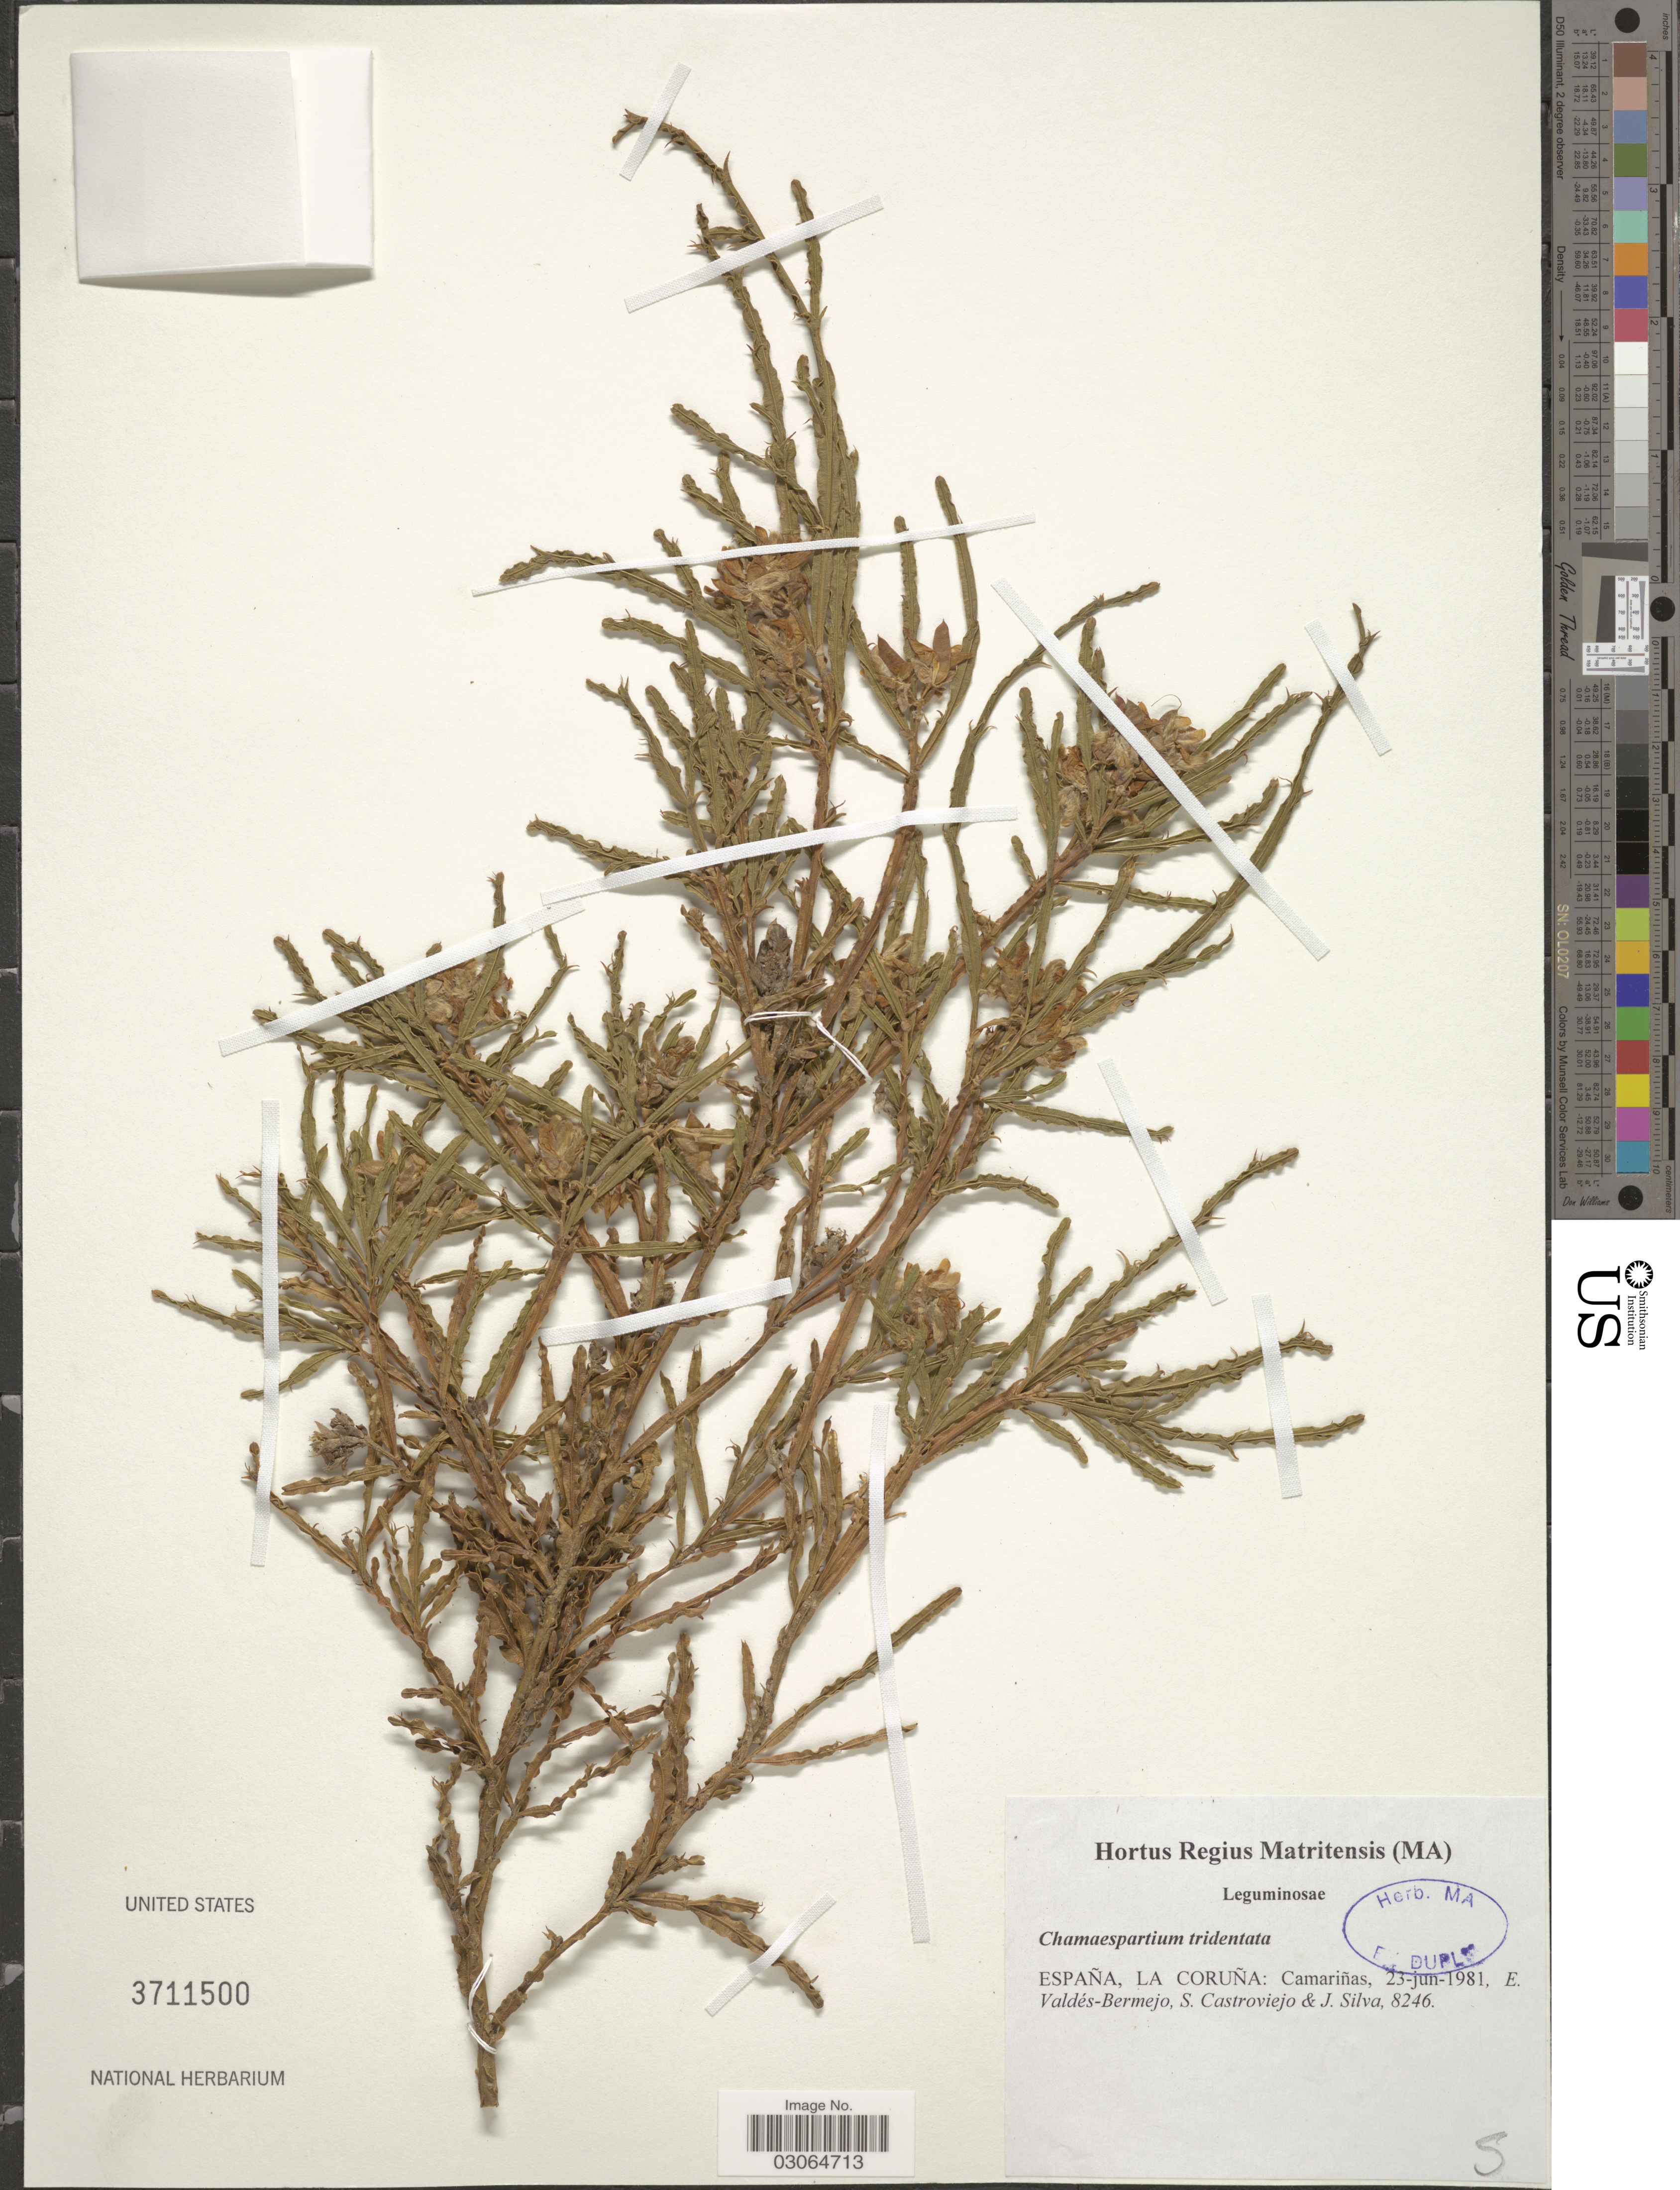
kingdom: Plantae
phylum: Tracheophyta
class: Magnoliopsida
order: Fabales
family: Fabaceae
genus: Genista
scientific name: Genista tridentata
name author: L.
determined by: Strong, Mark T., (BOT), Smithsonian Institution - National Museum of Natural History (UNITED STATES)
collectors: E. Valdes Bermejo, S. Castroviejo & J. Silva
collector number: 8246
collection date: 1981-06-23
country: Spain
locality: España, La Coruña: Camariñas.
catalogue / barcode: US 3711500